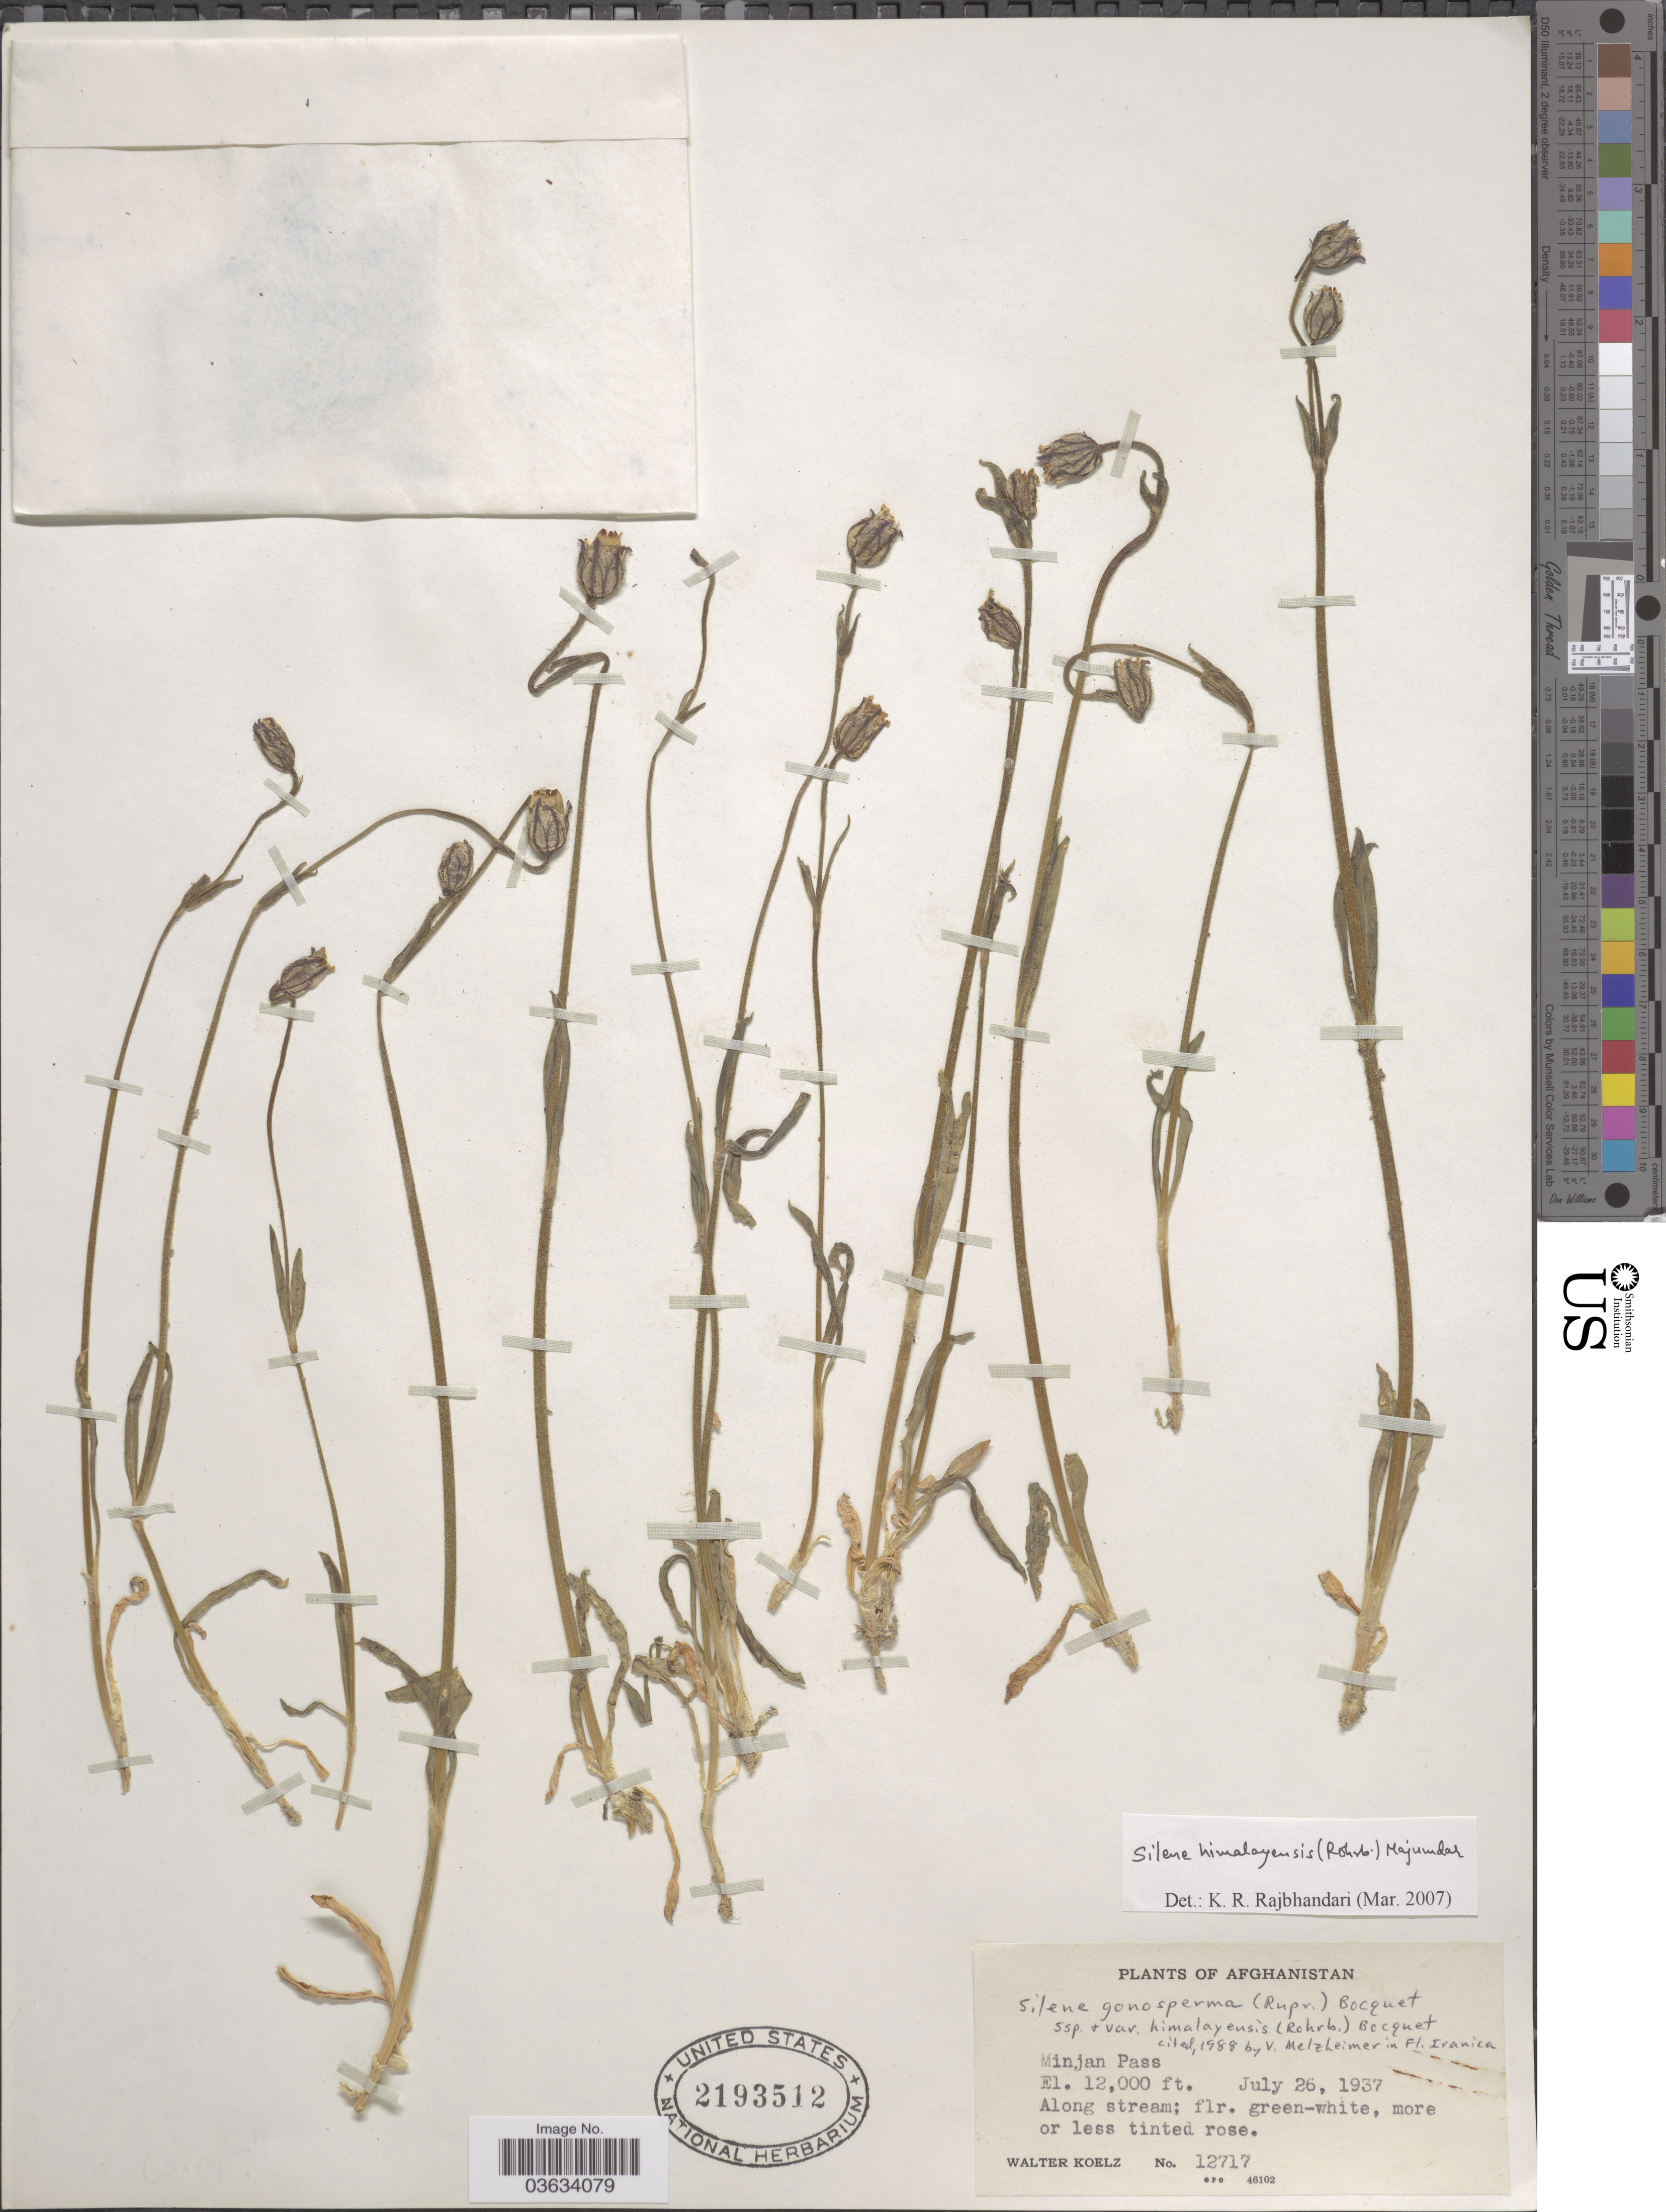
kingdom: Plantae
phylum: Tracheophyta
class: Magnoliopsida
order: Caryophyllales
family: Caryophyllaceae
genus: Silene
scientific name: Silene himalayensis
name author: (Rohrb.) Majumdar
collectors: W. N. Koelz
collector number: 12717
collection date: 1937-07-26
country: Afghanistan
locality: Minjan Pass.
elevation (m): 3658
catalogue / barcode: US 2193512